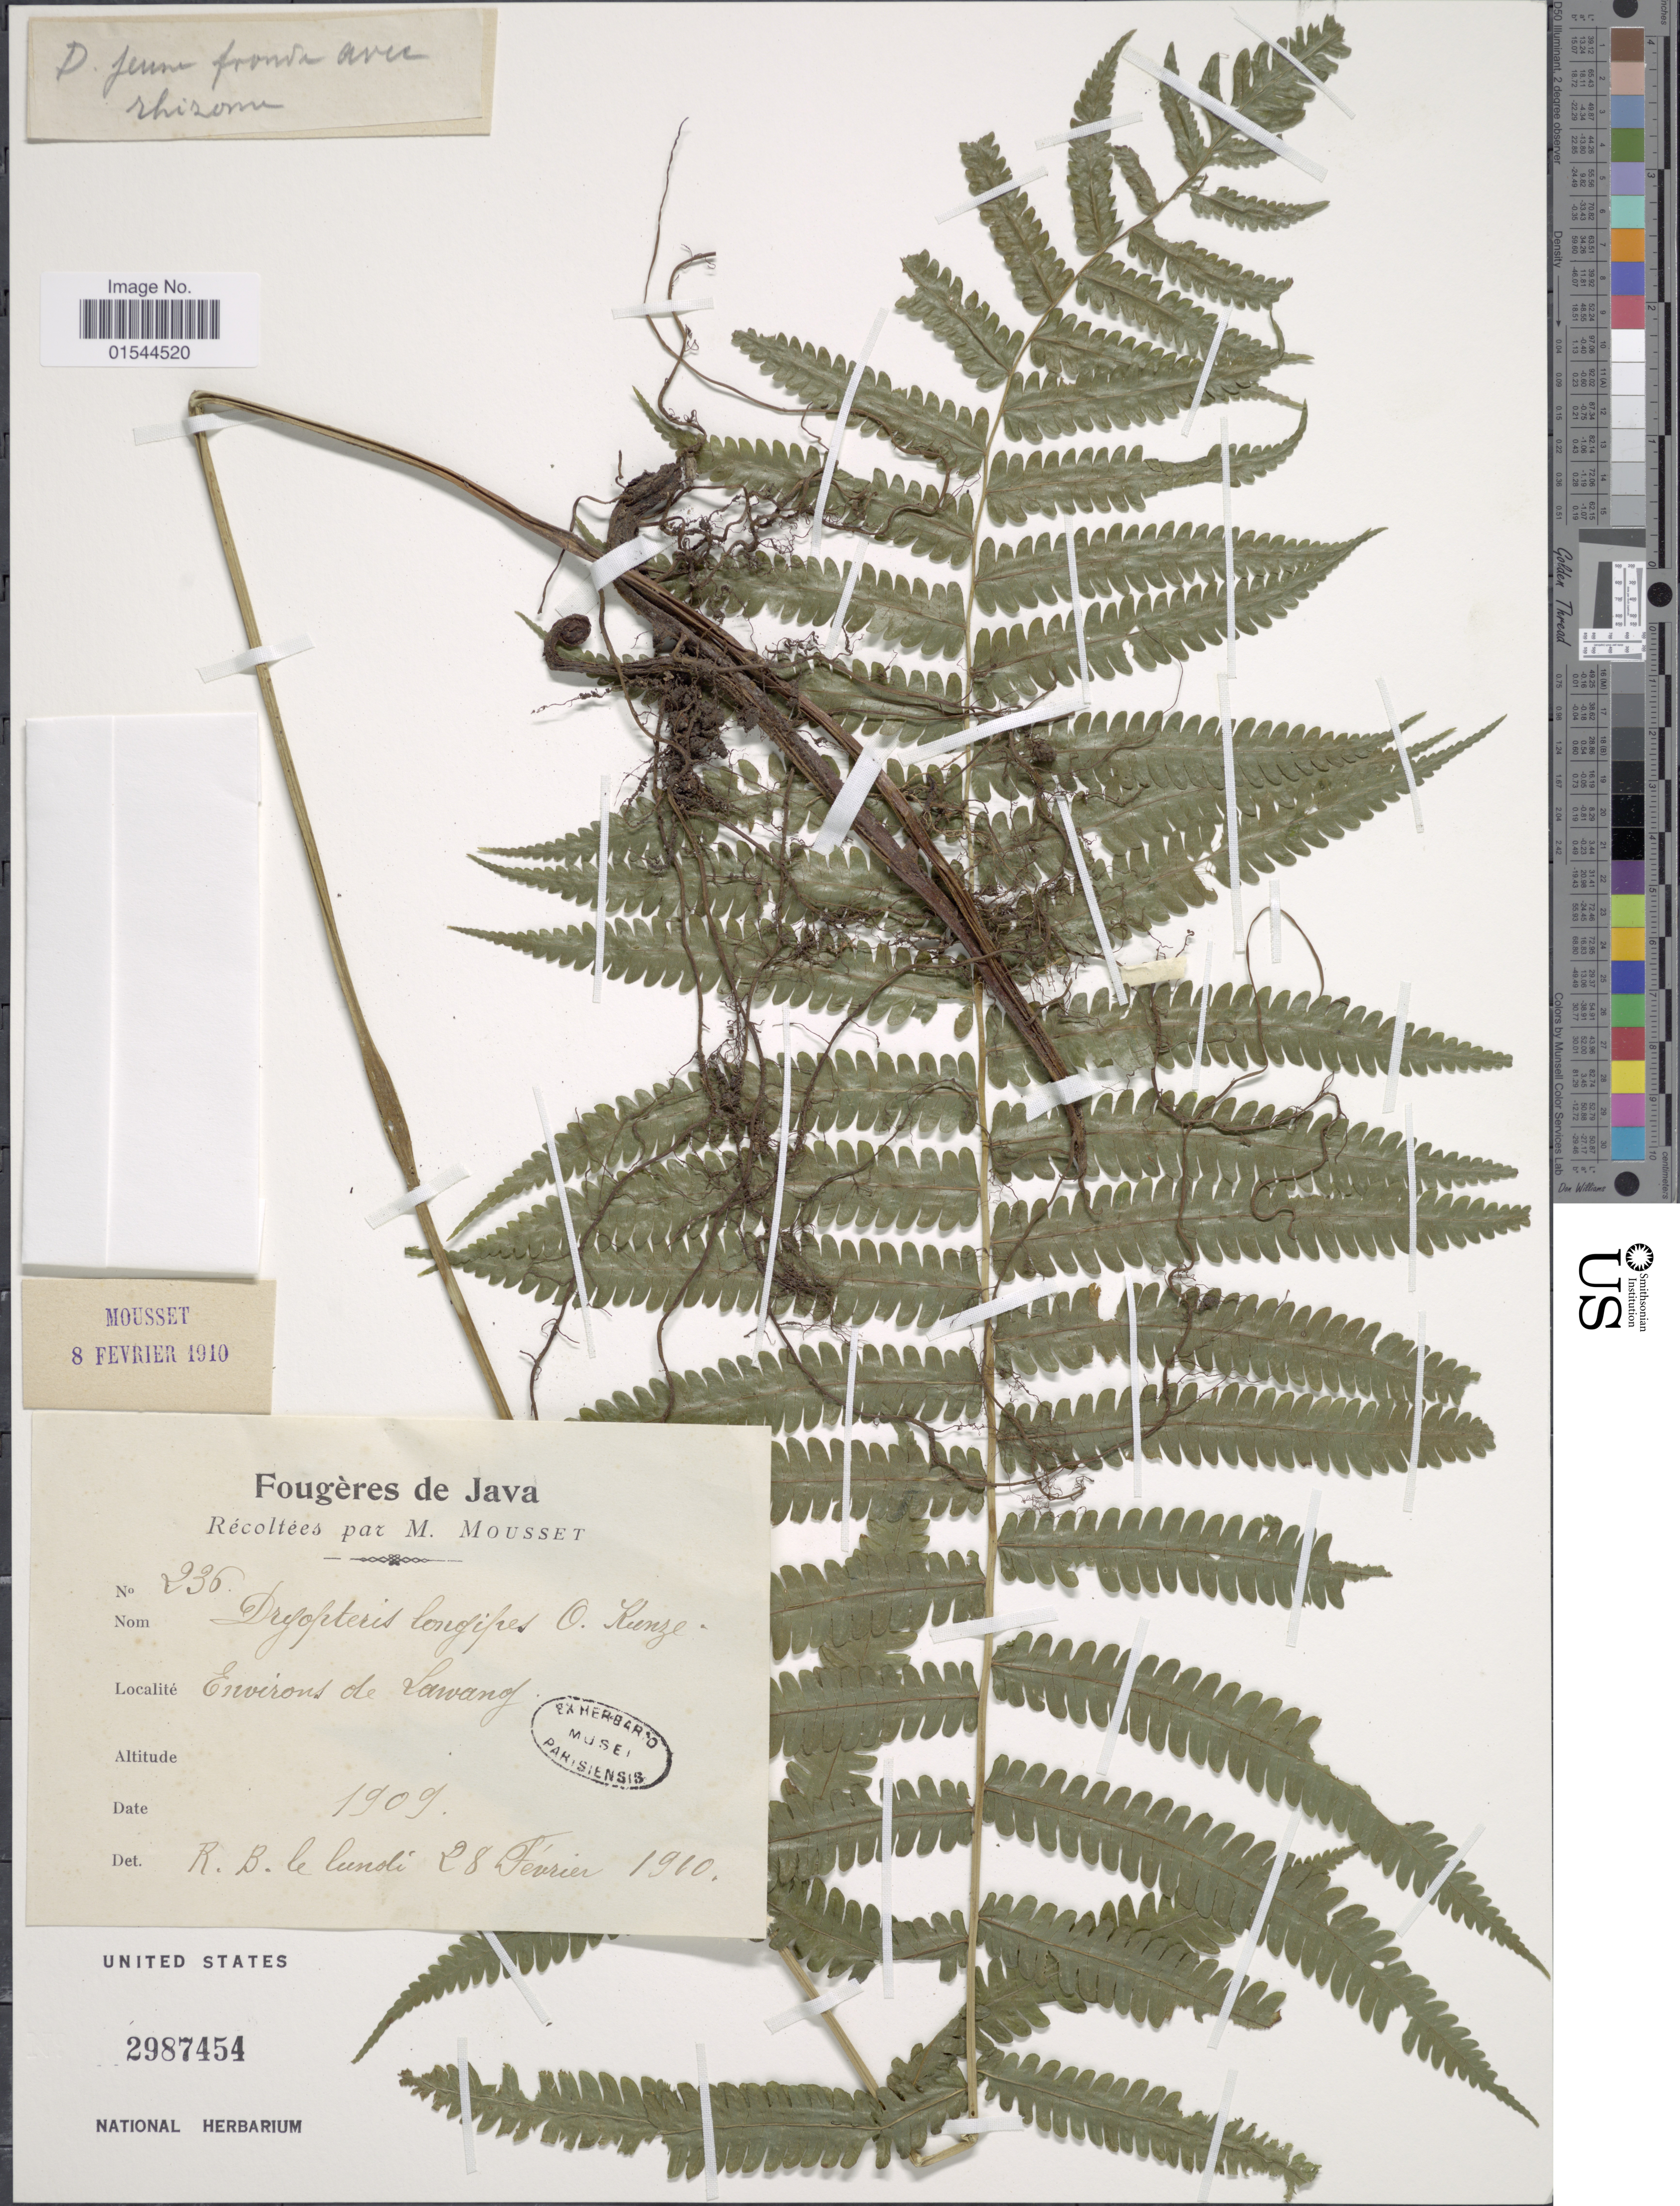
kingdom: Plantae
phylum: Tracheophyta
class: Polypodiopsida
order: Polypodiales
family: Thelypteridaceae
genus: Pneumatopteris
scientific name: Pneumatopteris longipes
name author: (Blume) Holttum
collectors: M. Mousset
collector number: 236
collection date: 1909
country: Indonesia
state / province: Java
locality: Environs de Lawang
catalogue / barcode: US 2987454